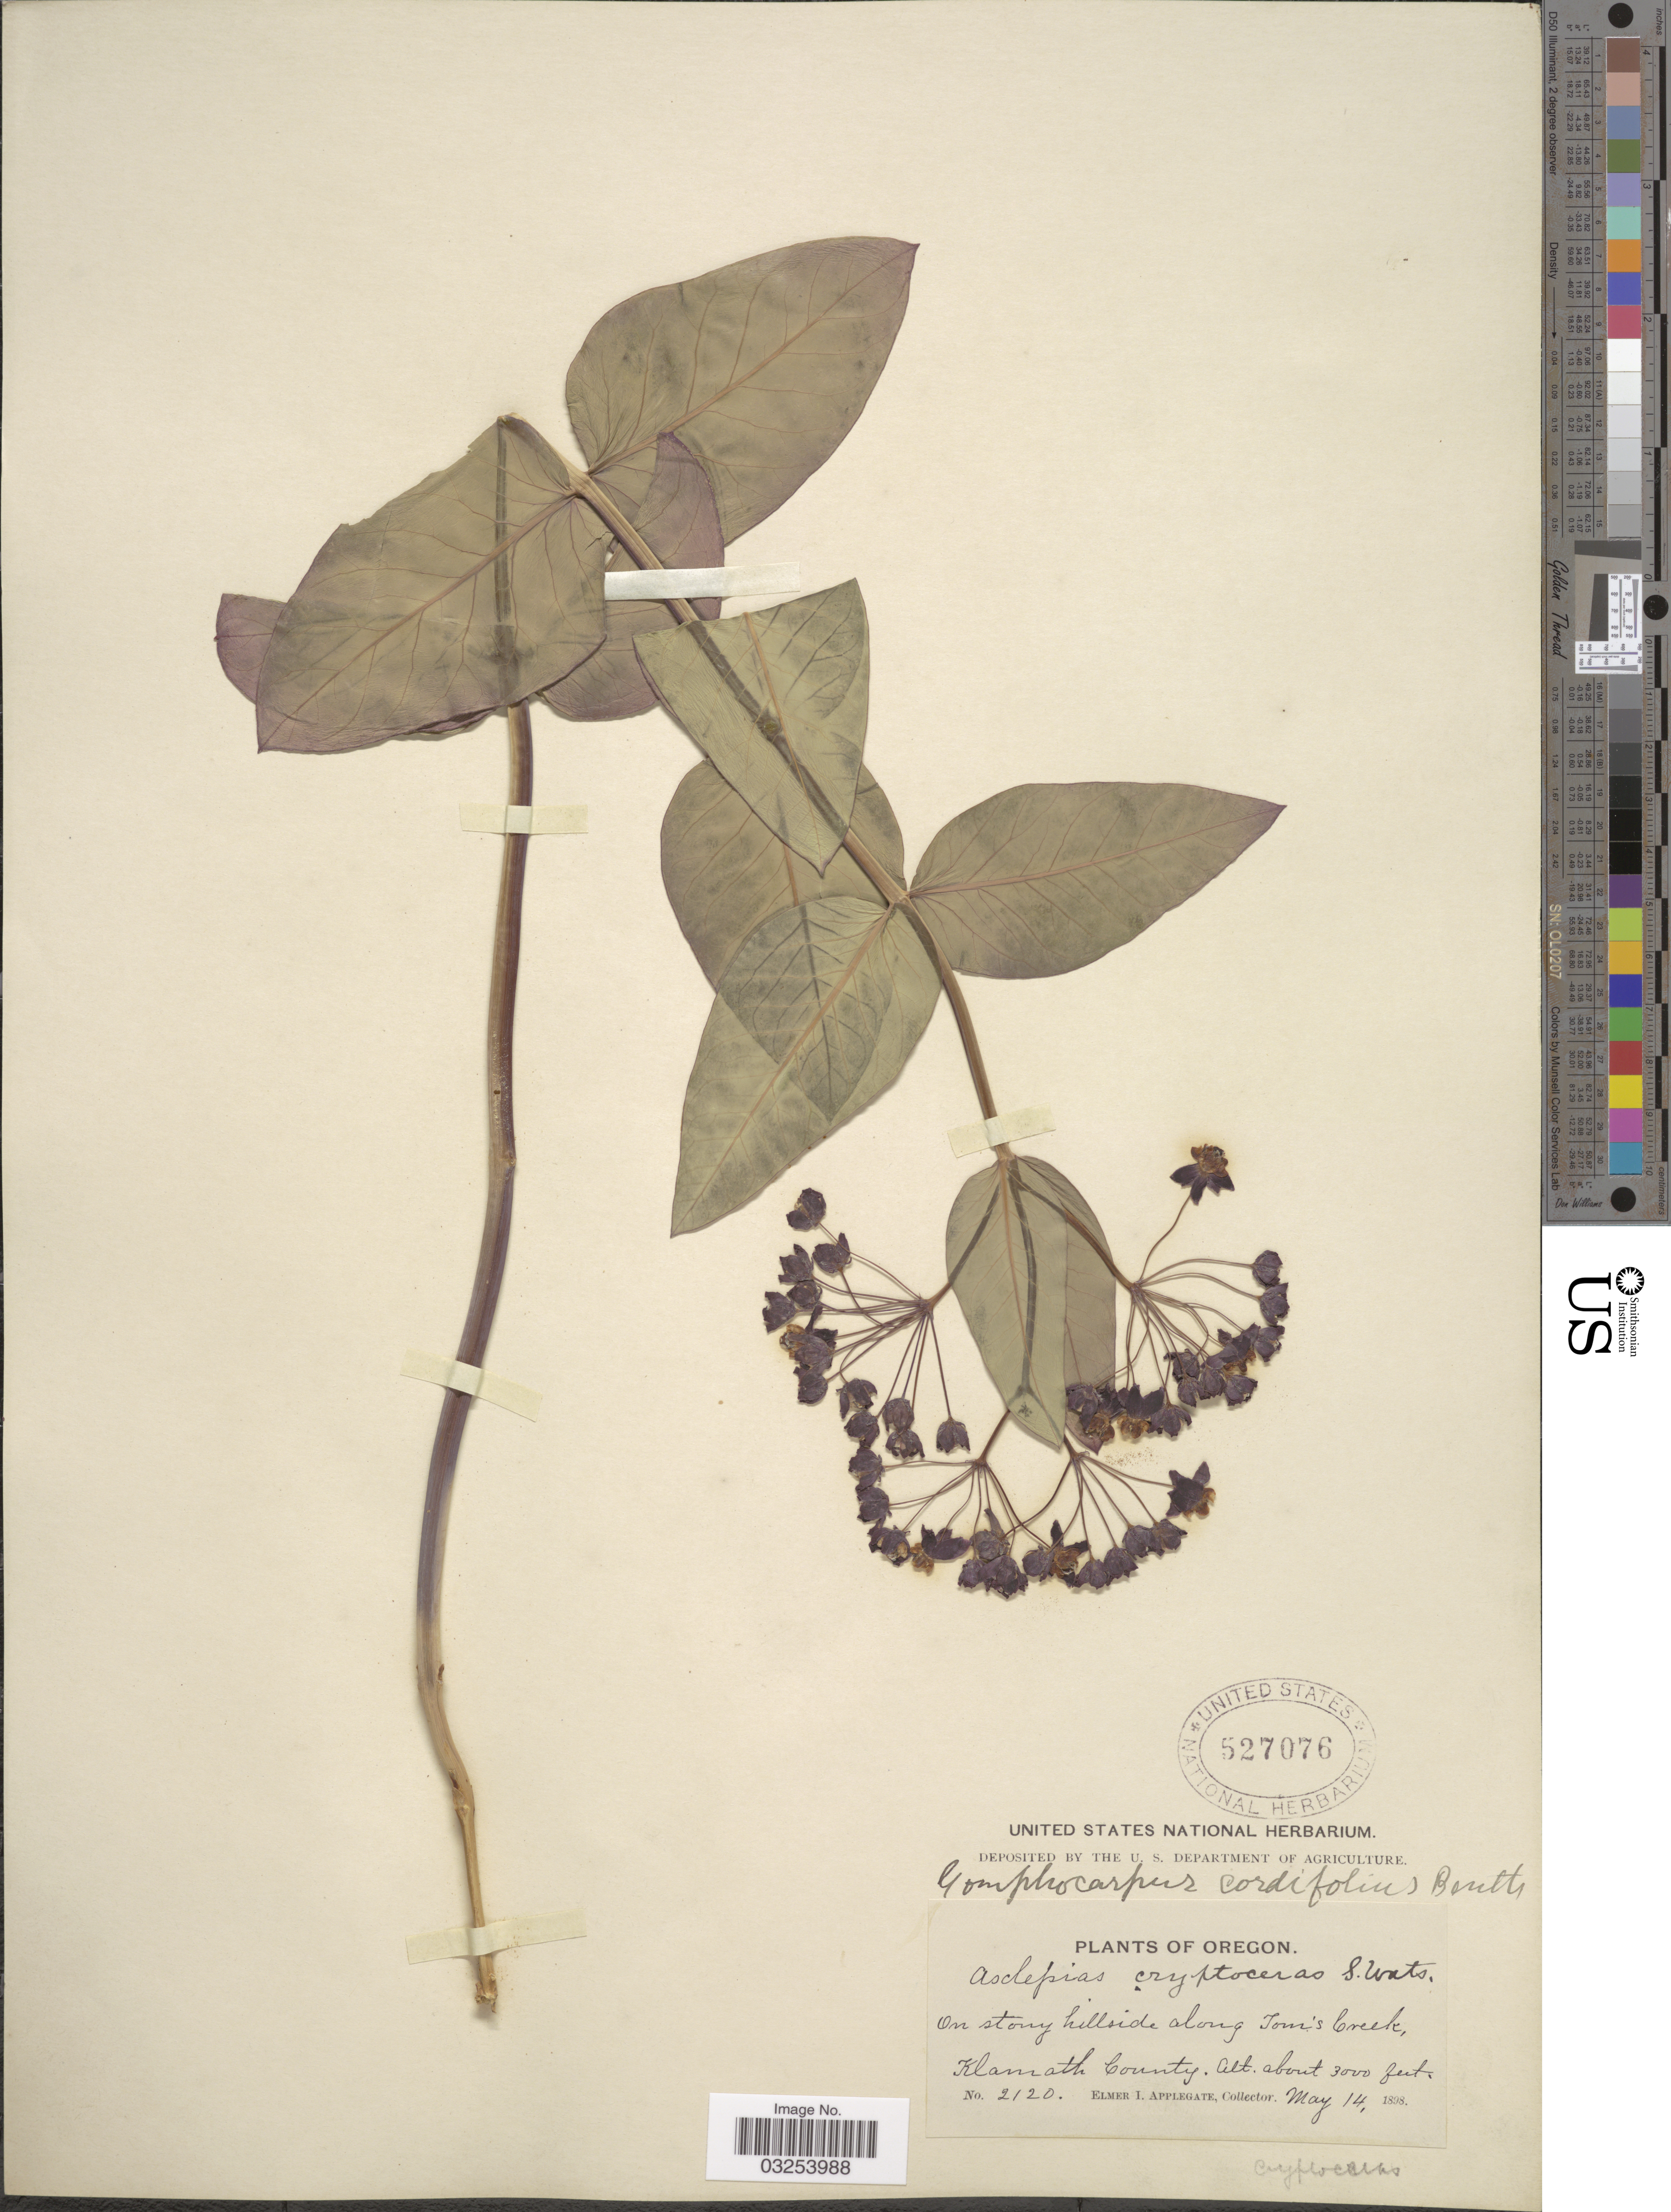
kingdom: Plantae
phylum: Tracheophyta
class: Magnoliopsida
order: Gentianales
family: Apocynaceae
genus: Asclepias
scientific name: Asclepias cordifolia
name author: (Benth.) Jeps.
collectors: E. I. Applegate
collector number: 2120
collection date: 1898-05-14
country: United States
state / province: Oregon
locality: Along Tom's Creek, Klamath County.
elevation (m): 91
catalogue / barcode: US 527076